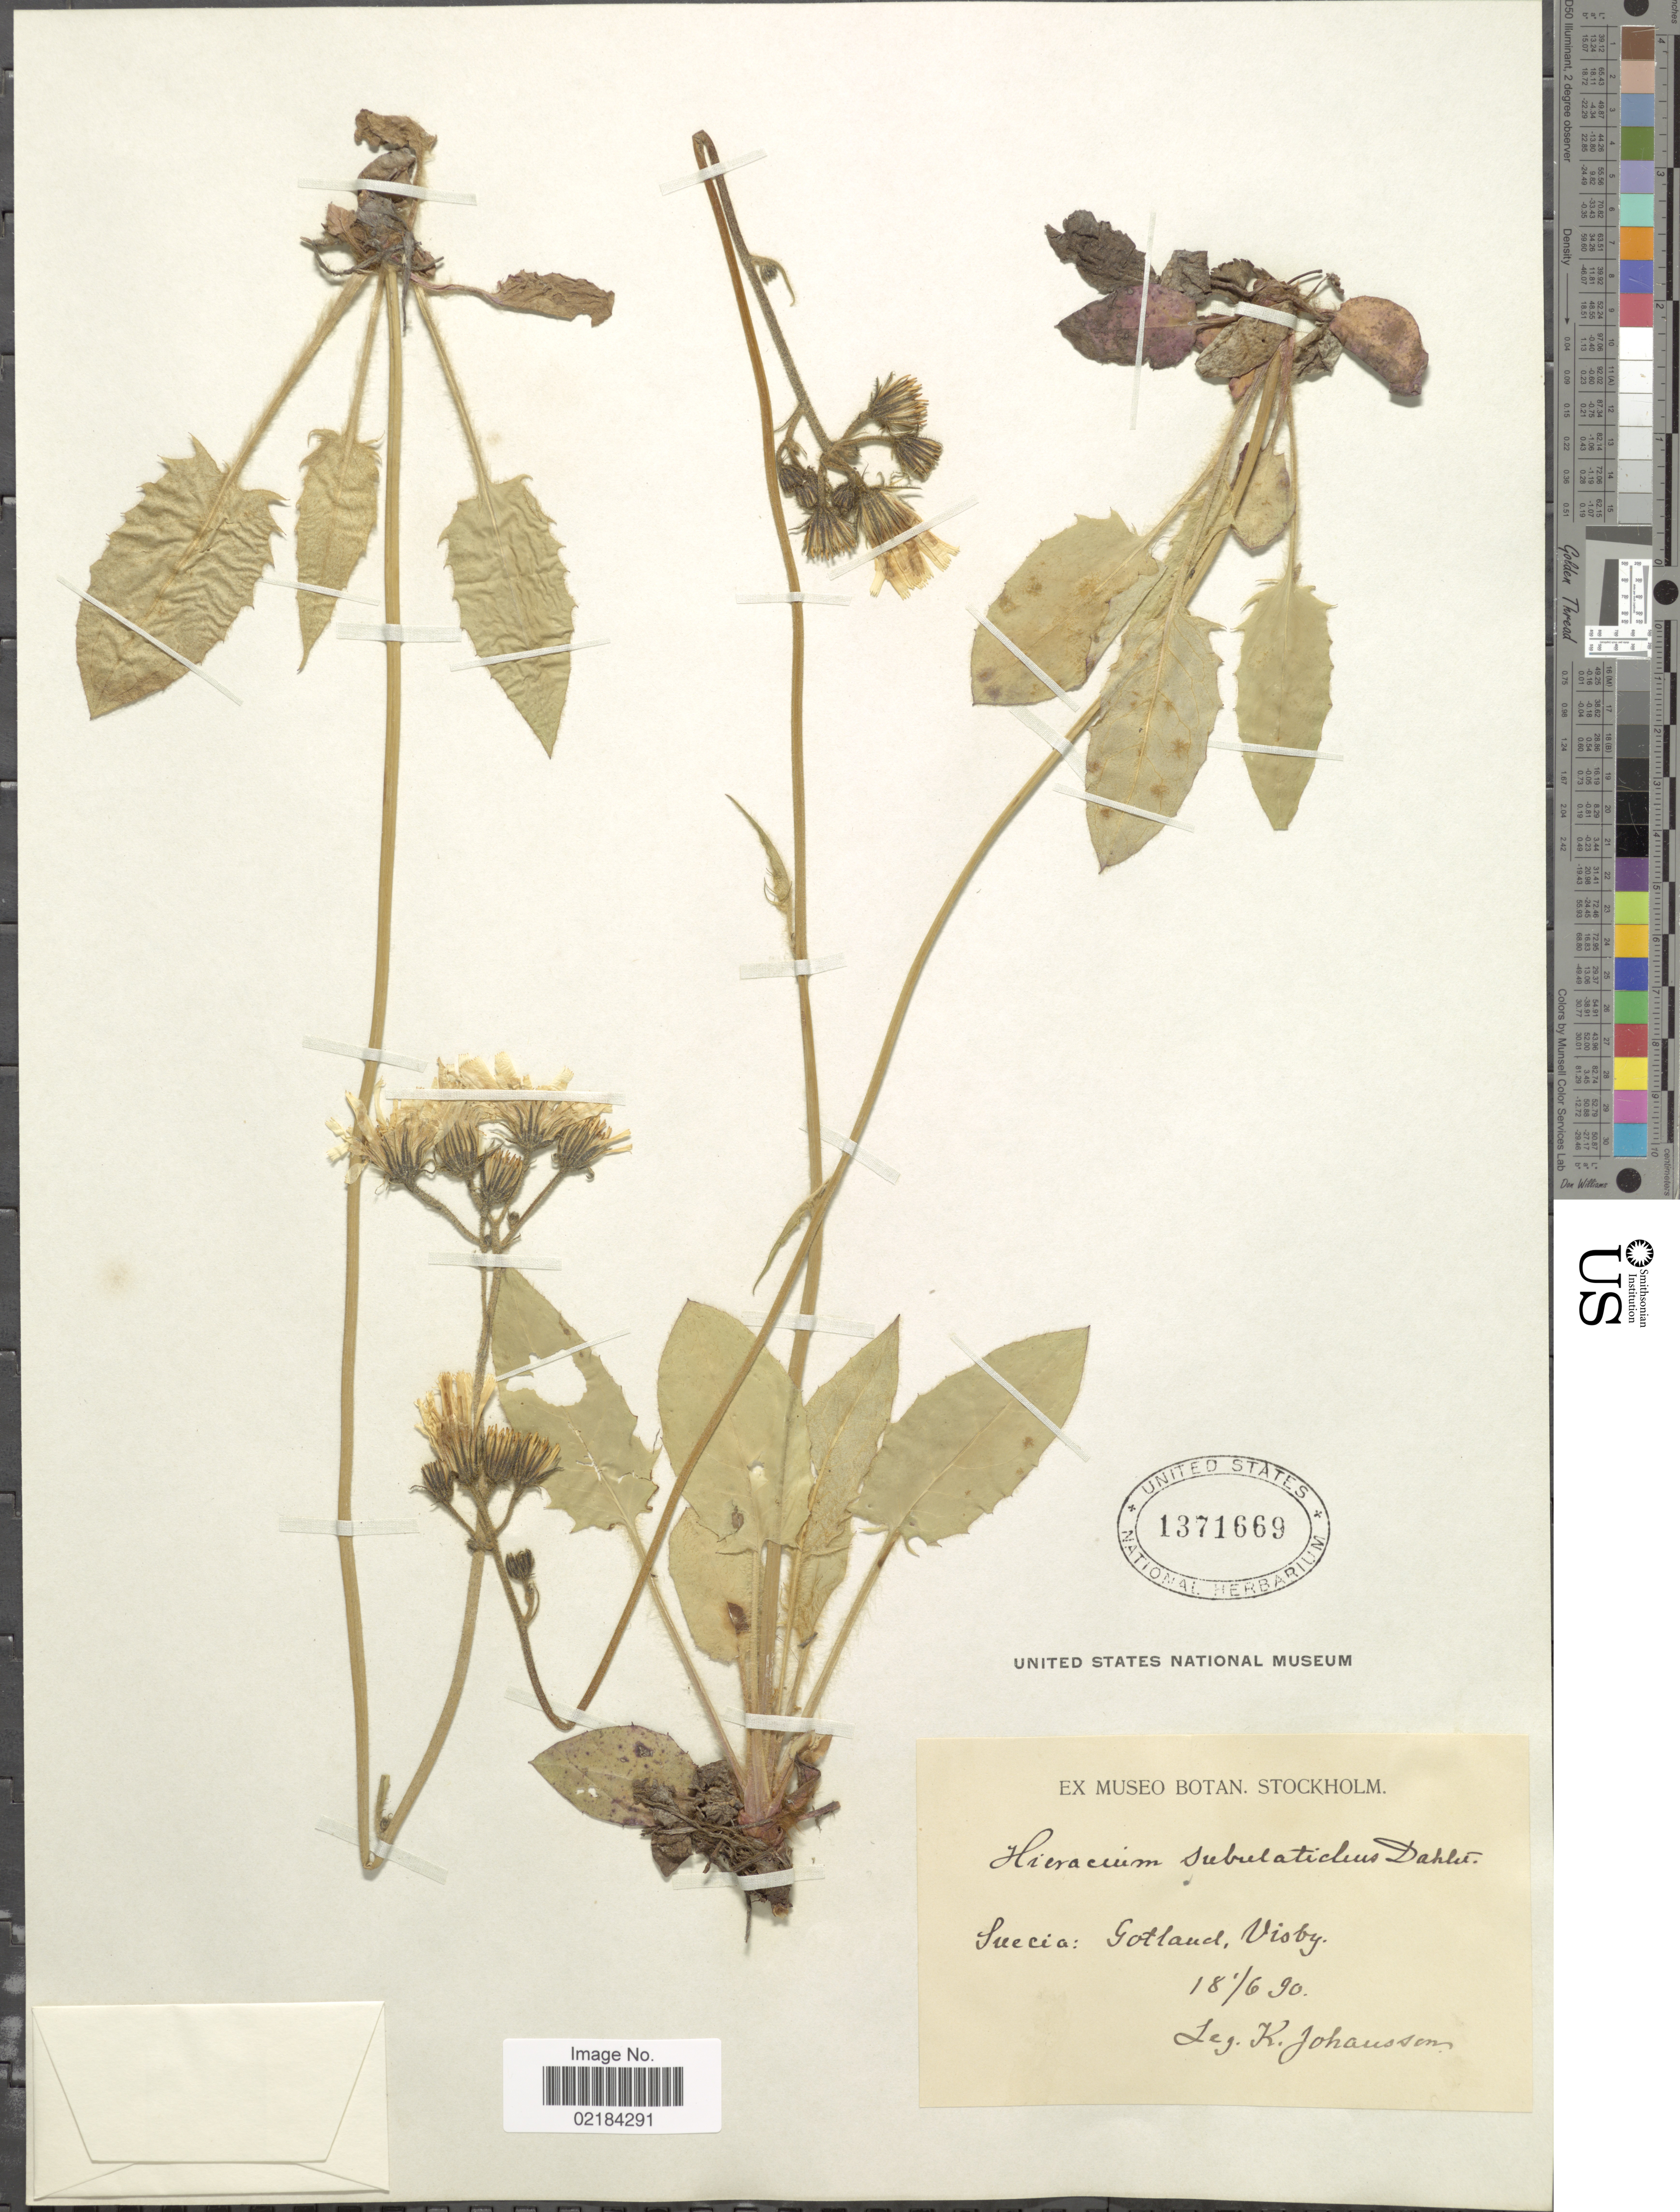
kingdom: Plantae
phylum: Tracheophyta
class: Magnoliopsida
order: Asterales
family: Asteraceae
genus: Hieracium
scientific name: Hieracium subulatidens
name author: (Dahlst.) Johanss.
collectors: K. Johansson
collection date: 1890-06-01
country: Sweden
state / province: Gotland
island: Gotland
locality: Suecia: Gotland, Visby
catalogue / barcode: US 1371669